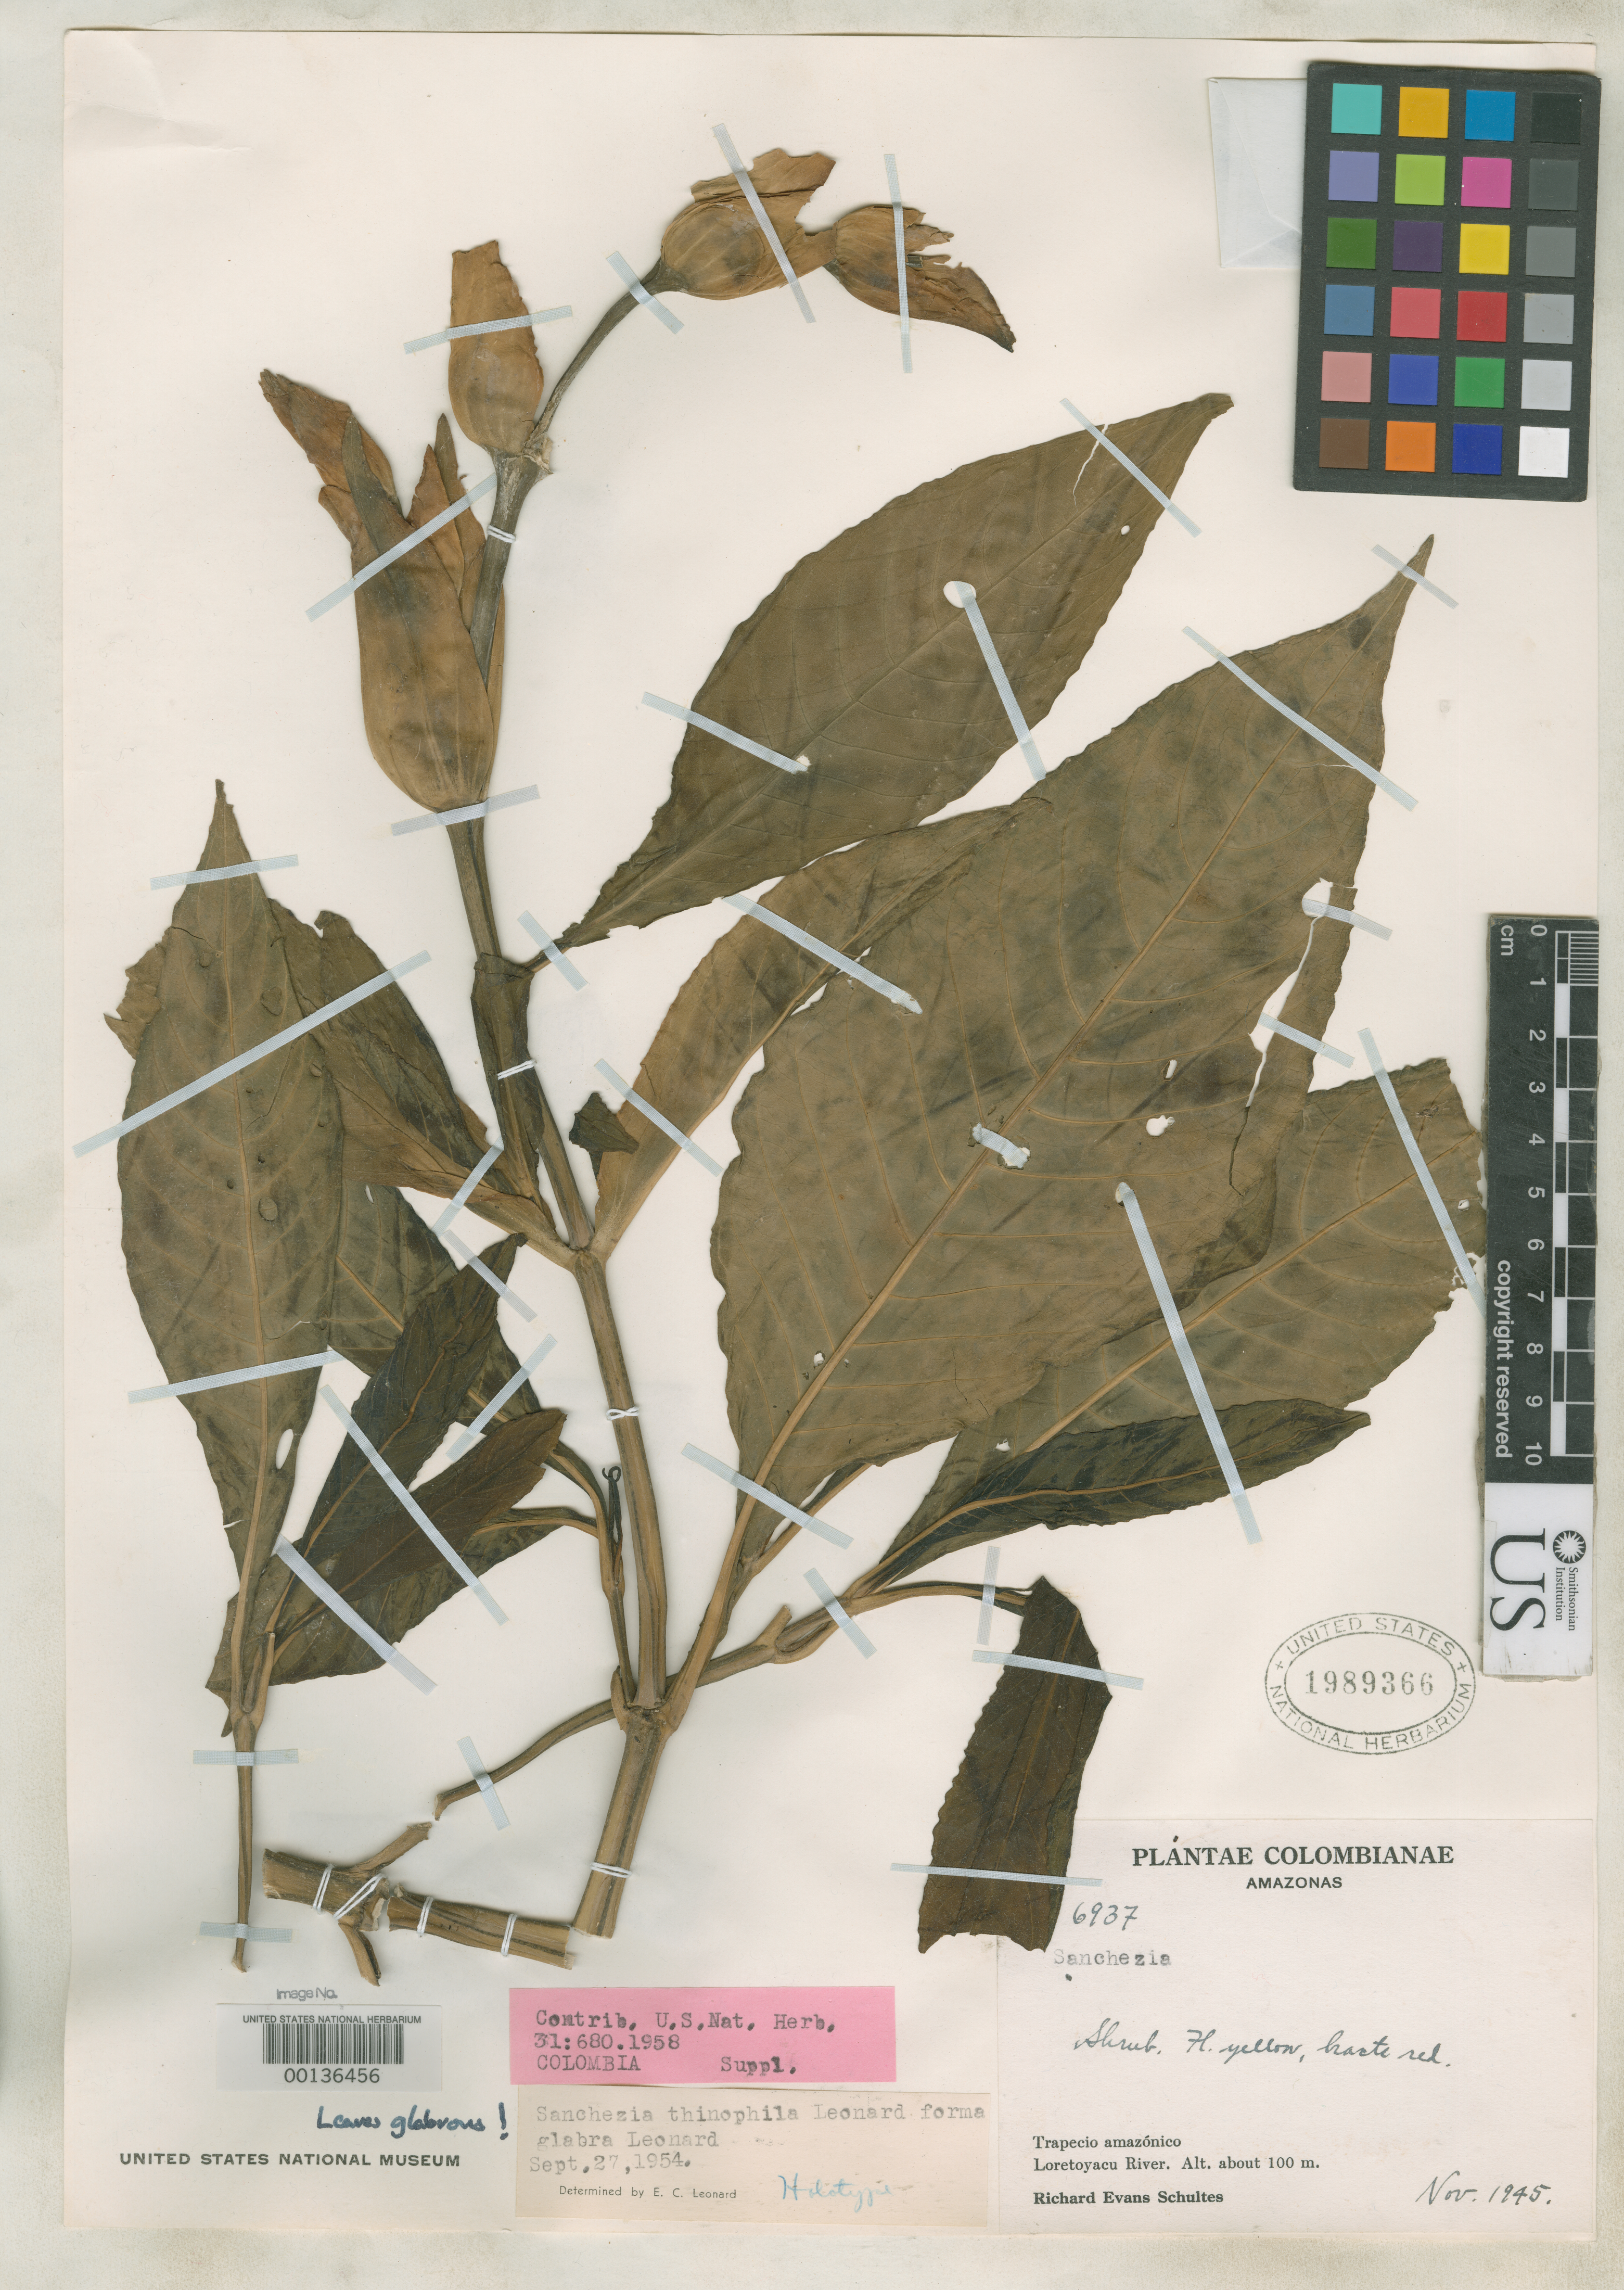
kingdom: Plantae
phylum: Tracheophyta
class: Magnoliopsida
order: Lamiales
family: Acanthaceae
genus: Sanchezia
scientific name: Sanchezia thinophila f. glabra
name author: Leonard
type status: Holotype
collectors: R. E. Schultes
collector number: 6937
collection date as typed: Nov 1945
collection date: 1945-11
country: Colombia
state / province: Amazônas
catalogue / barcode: US 1989366